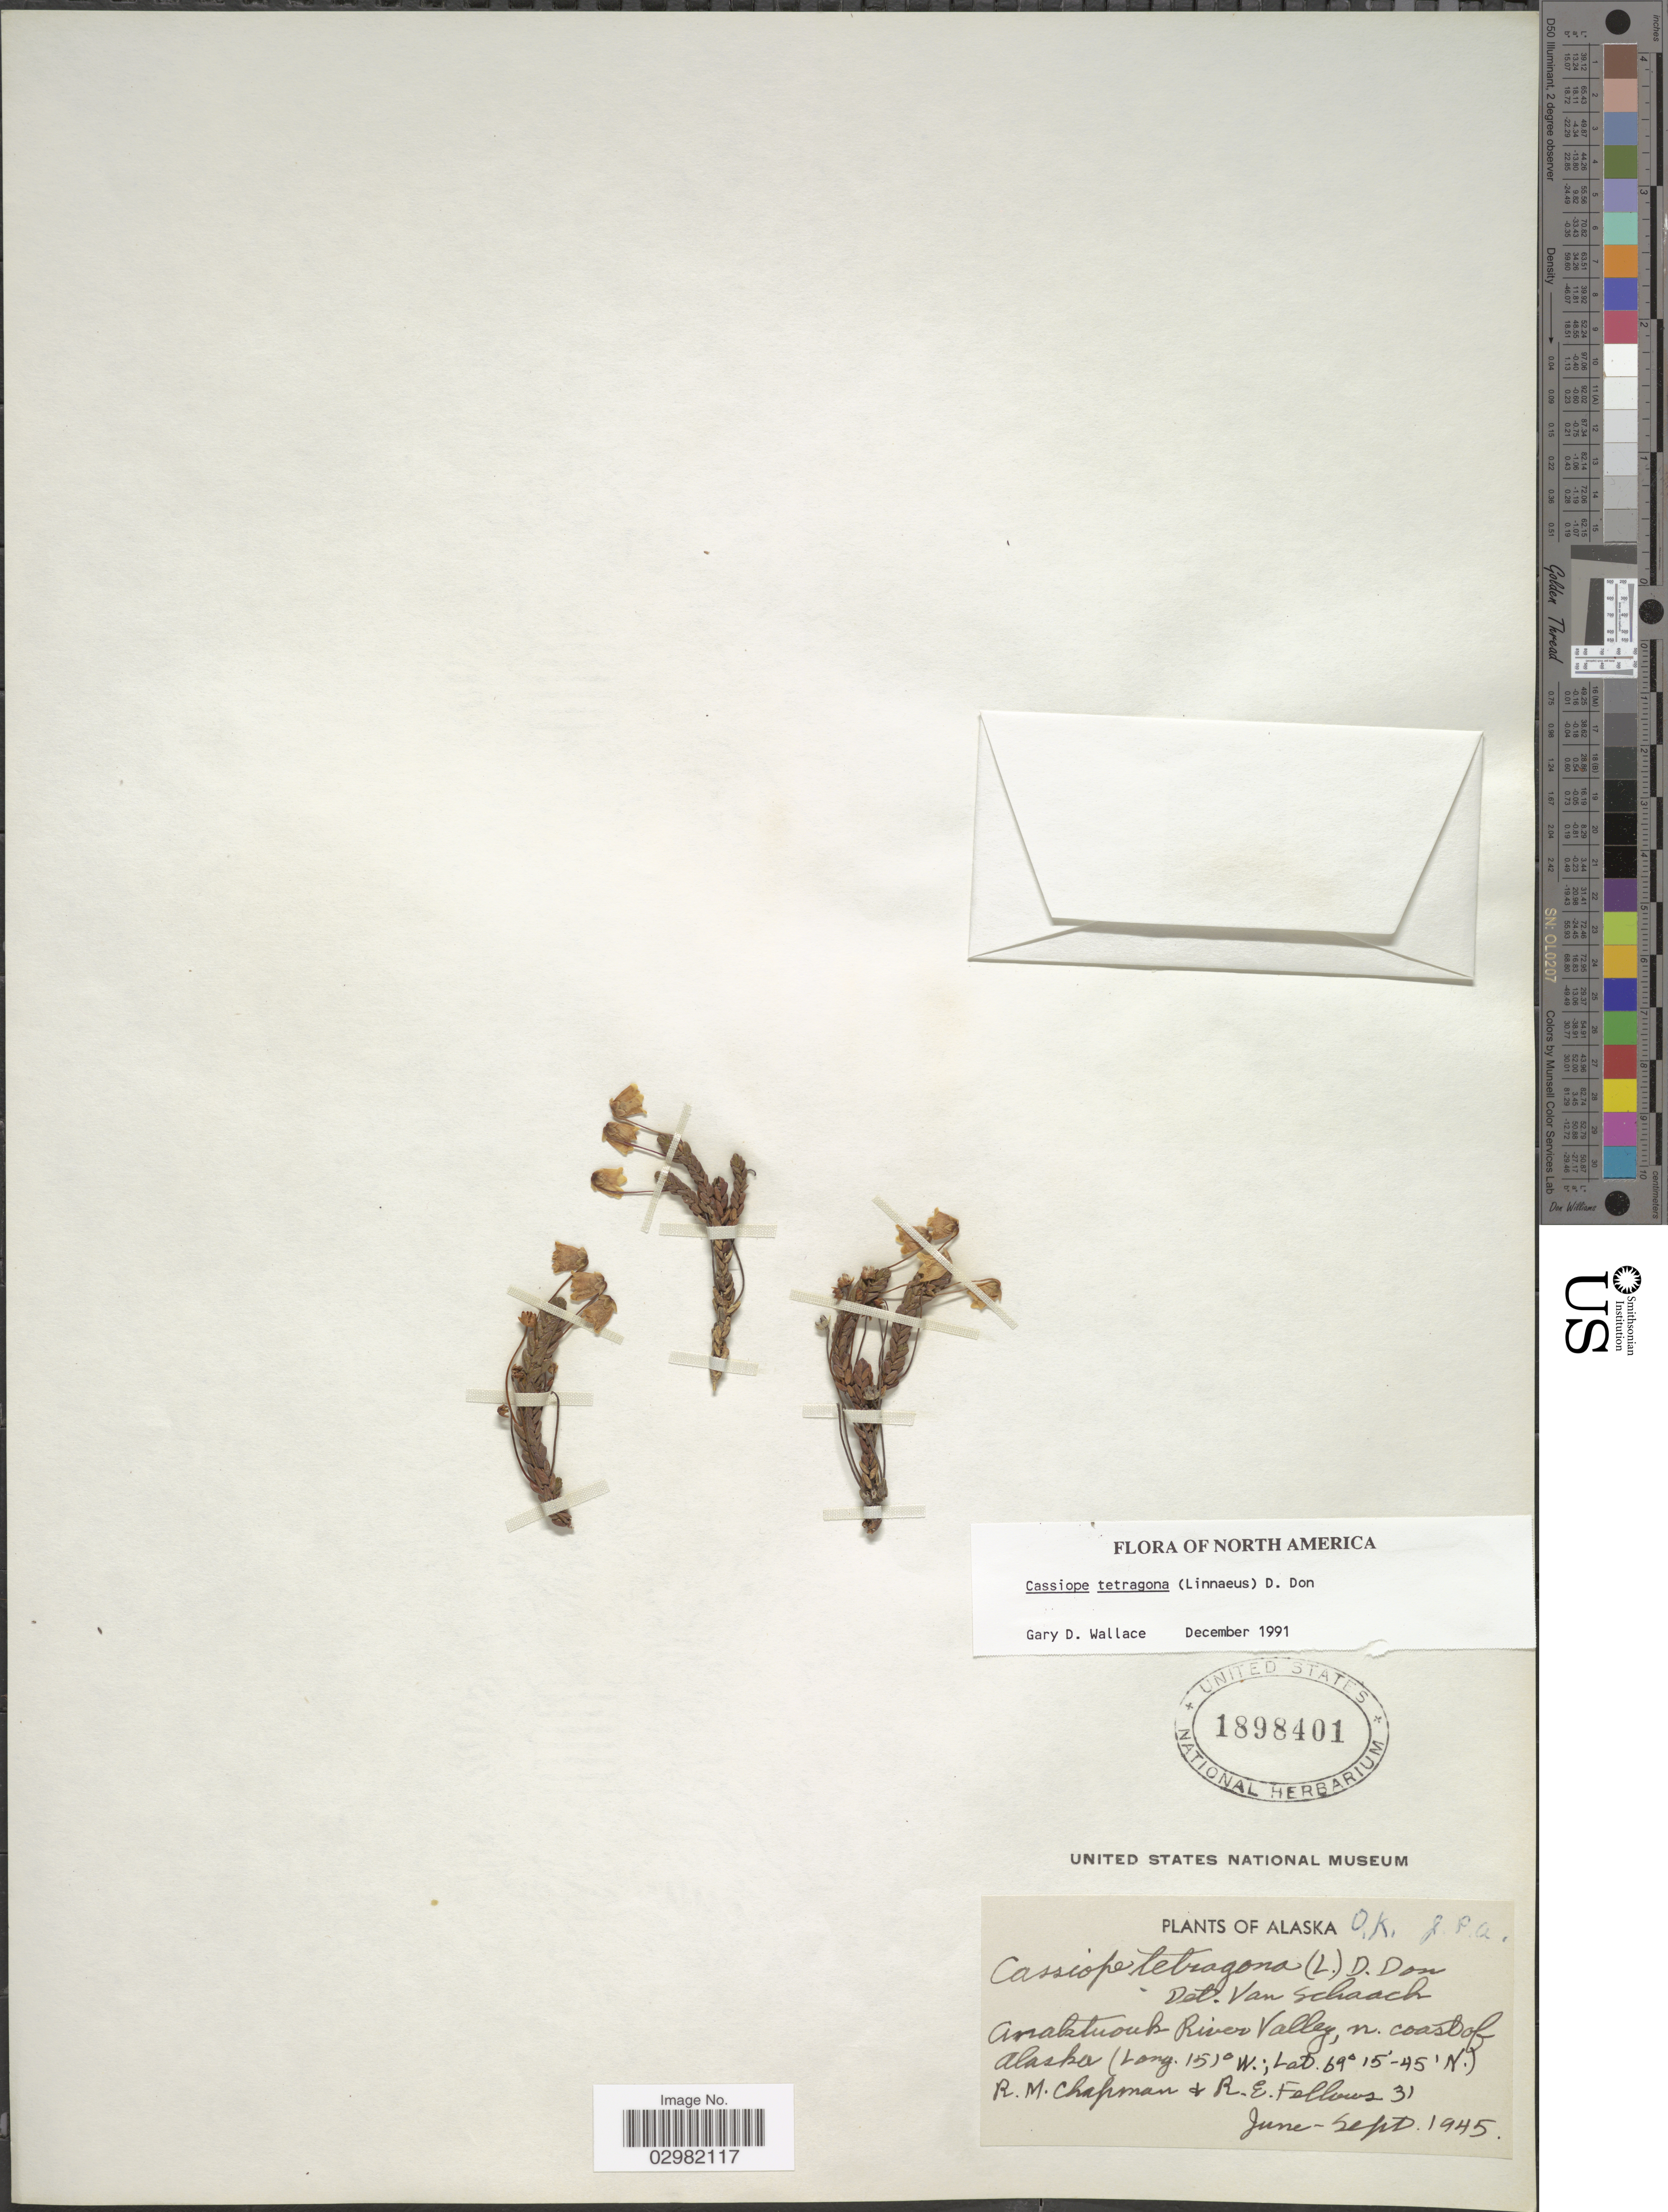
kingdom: Plantae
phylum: Tracheophyta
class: Magnoliopsida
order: Ericales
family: Ericaceae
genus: Cassiope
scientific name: Cassiope tetragona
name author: (L.) D. Don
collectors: R. M. Chapman & R. Fellows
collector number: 31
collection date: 1945-06/1945-09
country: United States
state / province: Alaska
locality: Anaktuvuk River Valley, n. coast of Alaska.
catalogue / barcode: US 1898401